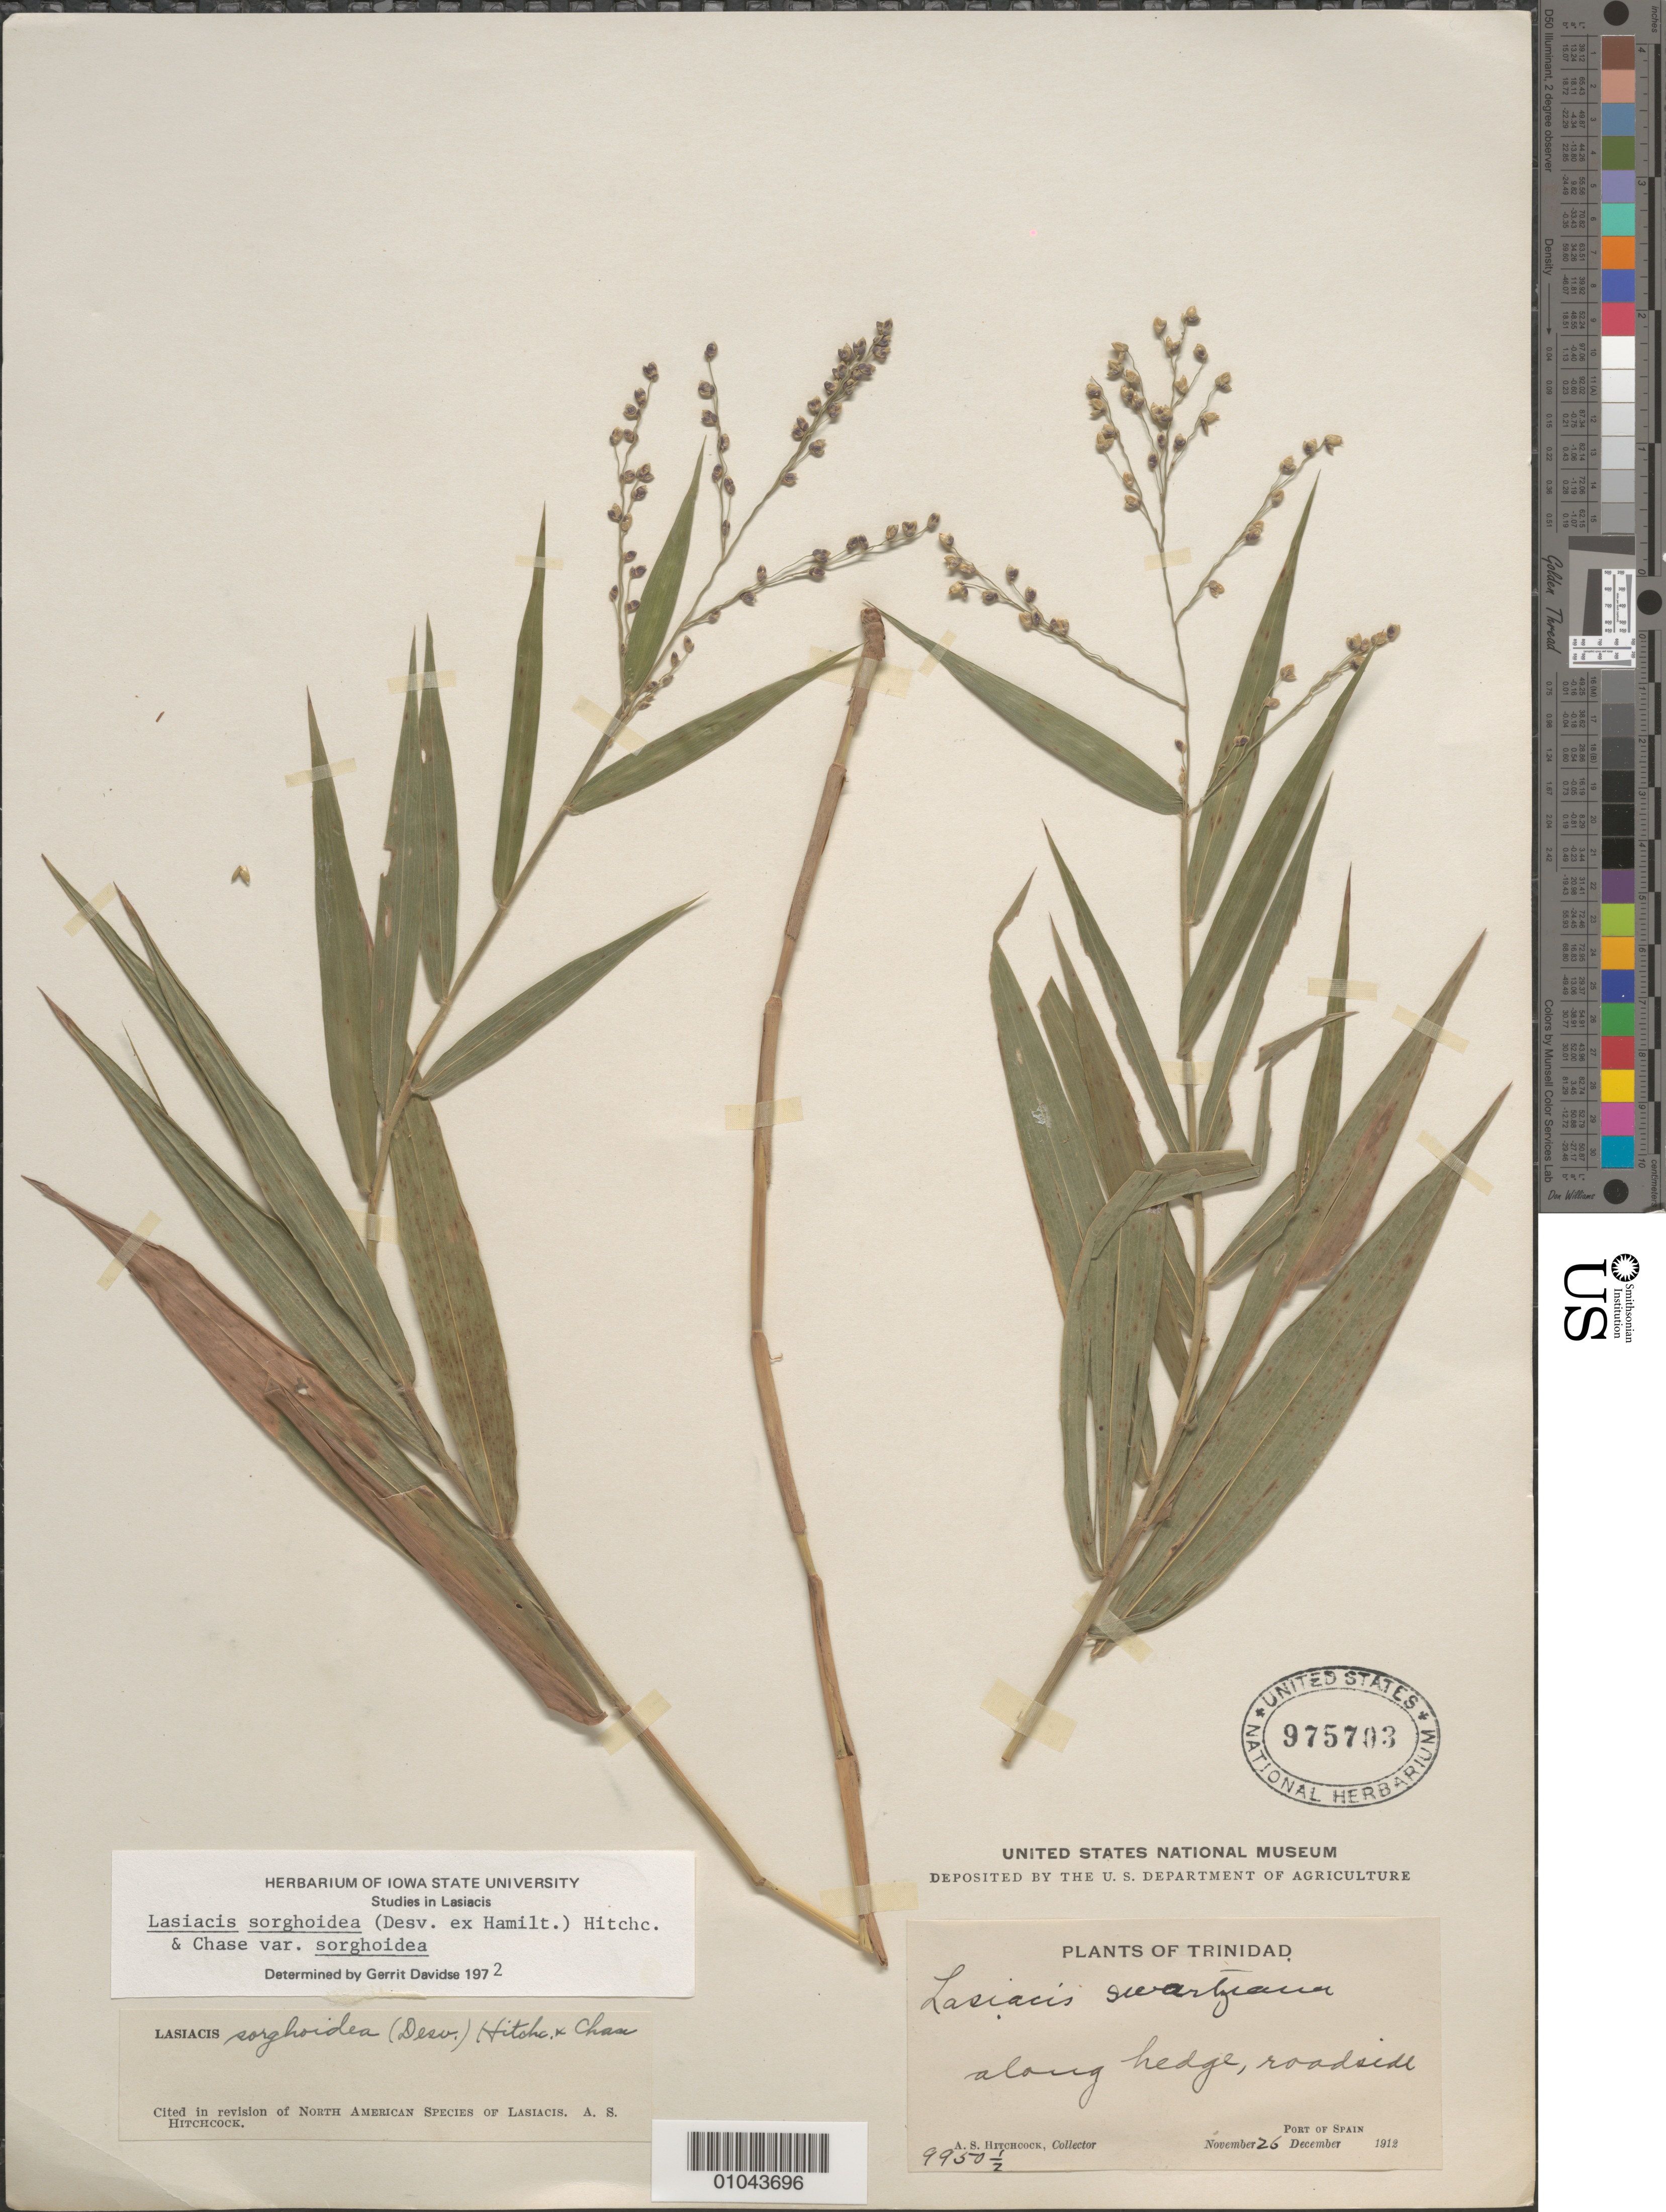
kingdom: Plantae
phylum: Tracheophyta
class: Liliopsida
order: Poales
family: Poaceae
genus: Lasiacis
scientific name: Lasiacis sorghoidea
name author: (Desv. ex Ham.) Hitchc. & Chase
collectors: A. S. Hitchcock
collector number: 9950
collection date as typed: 26 Nov 1912 or 26 Dec 1912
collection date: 1912-11-26 or 1912-12-26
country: Trinidad and Tobago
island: Trinidad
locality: Port of Spain, roadside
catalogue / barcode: US 975703